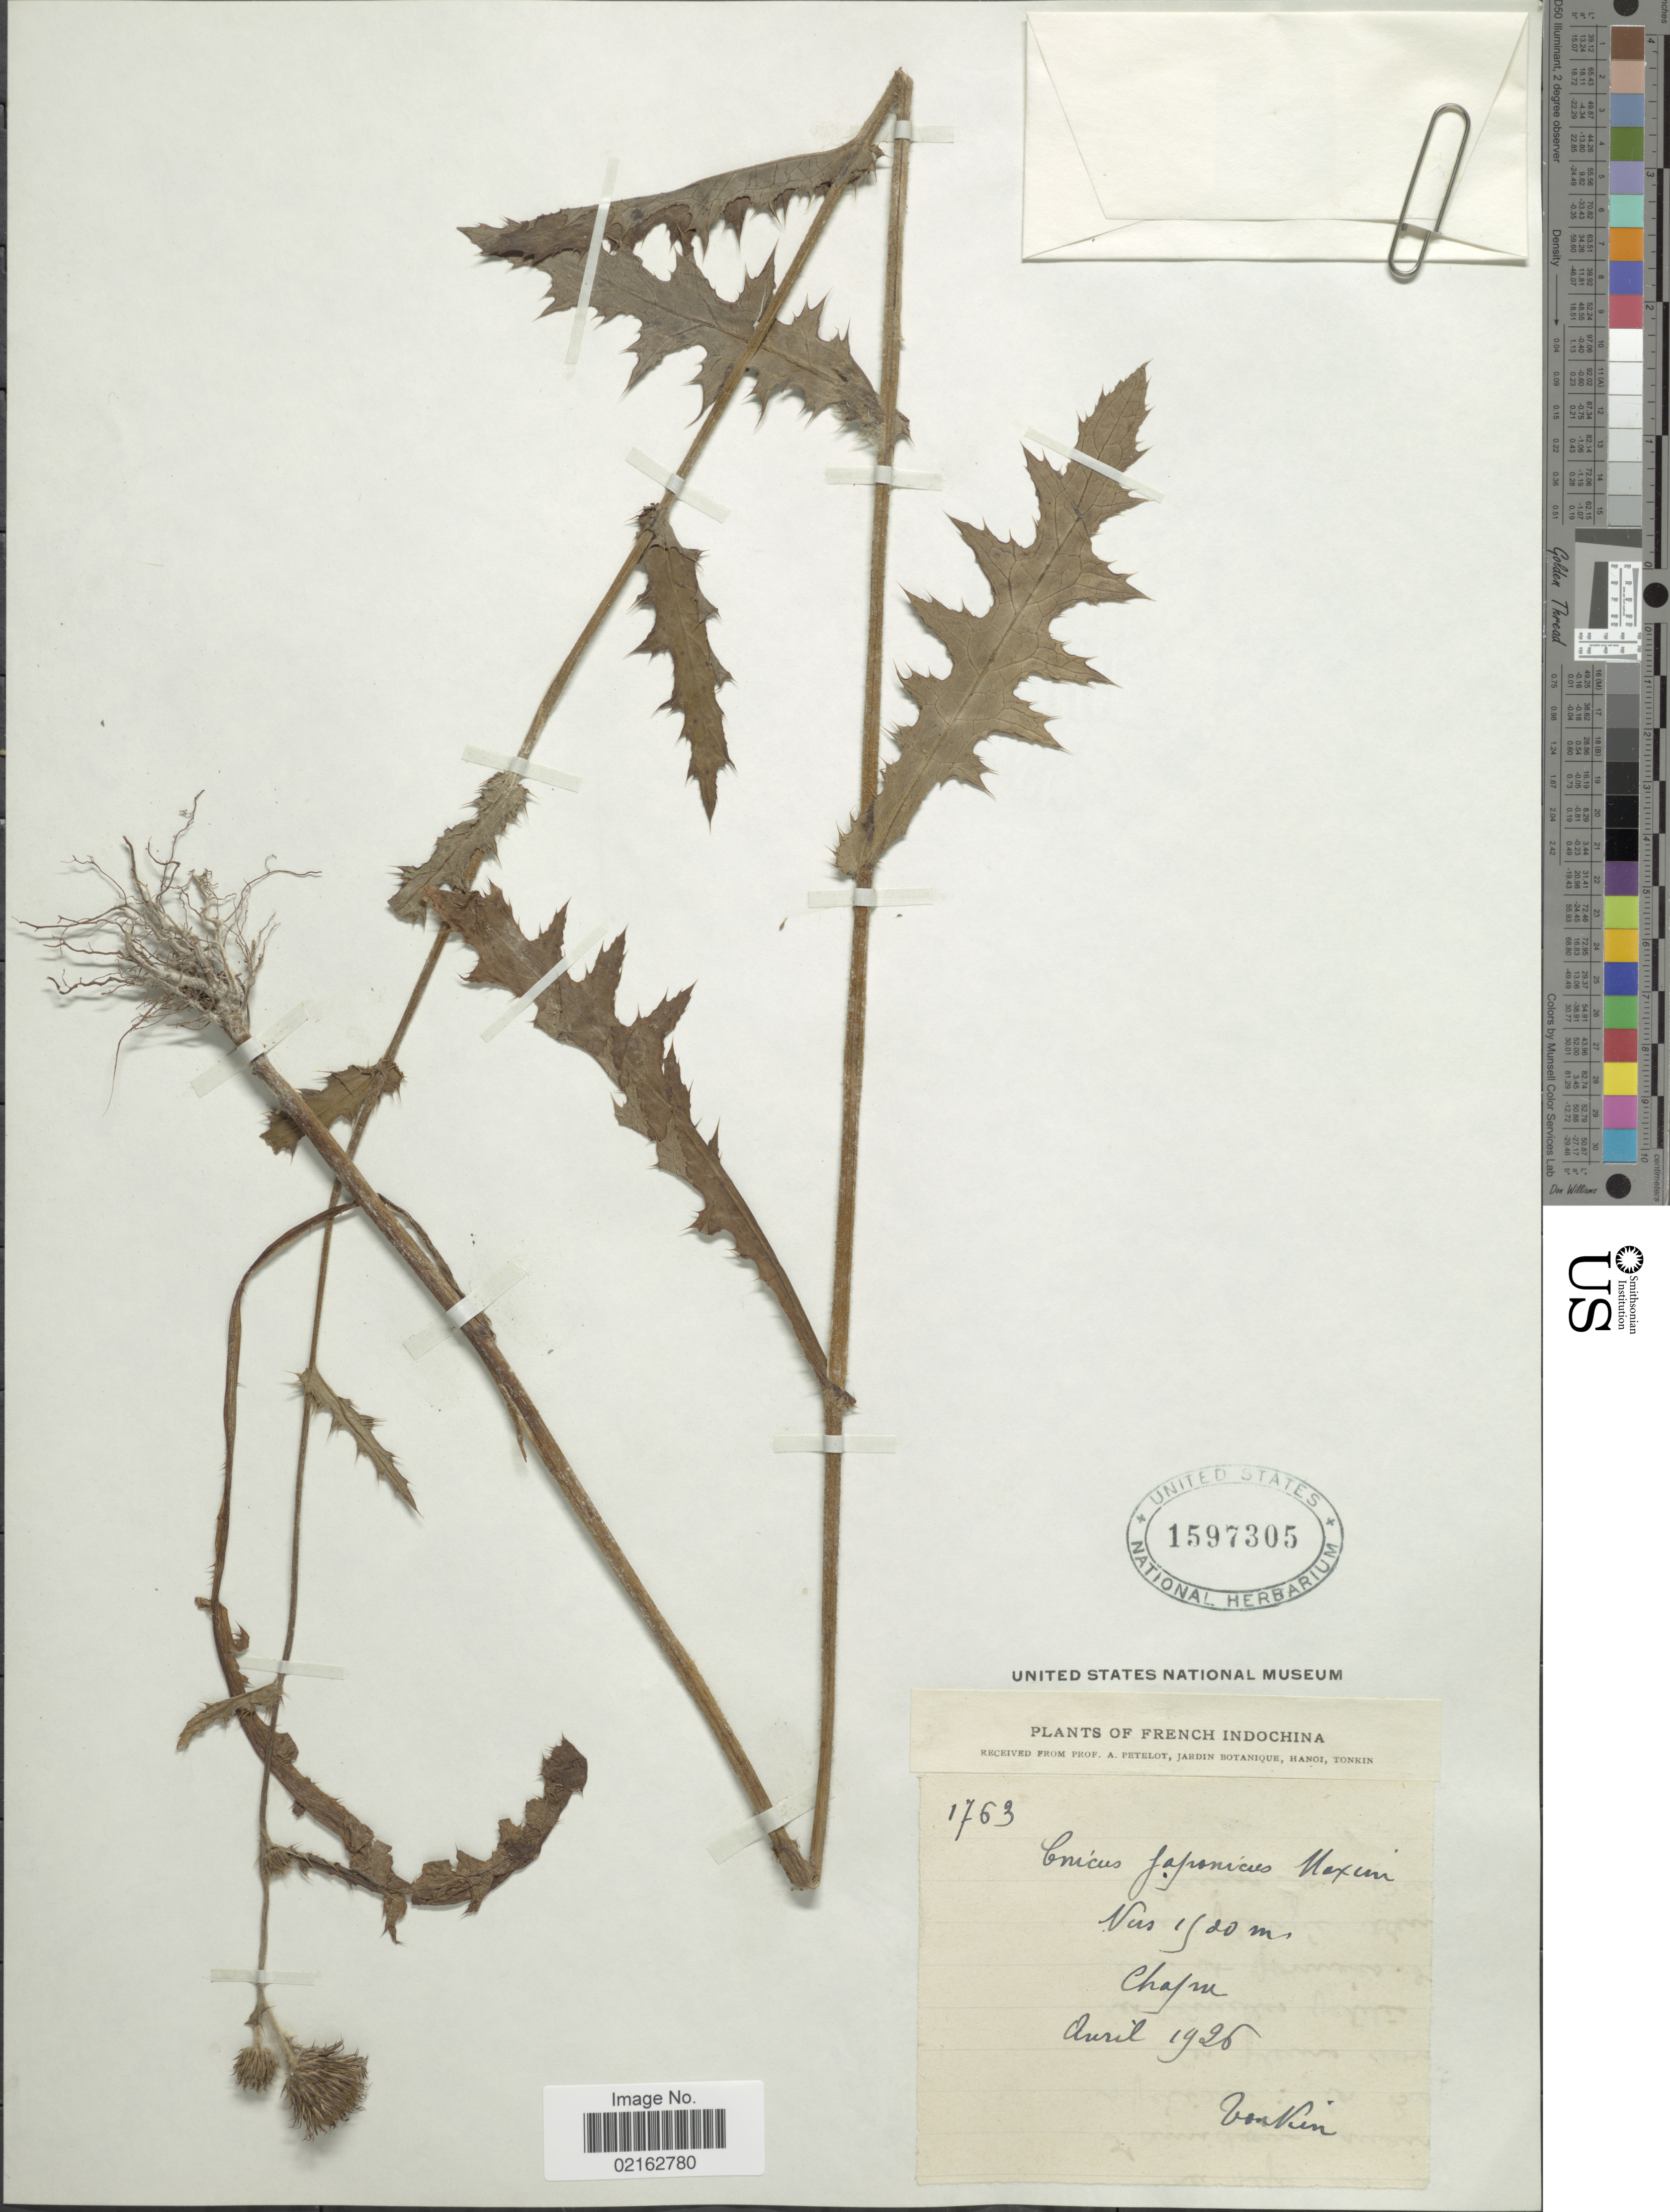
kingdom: Plantae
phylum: Tracheophyta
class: Magnoliopsida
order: Asterales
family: Asteraceae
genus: Cirsium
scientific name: Cirsium japonicum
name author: DC.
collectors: A. Petelot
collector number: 1763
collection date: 1926-04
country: Vietnam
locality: French Indochina. Tonkin. Chafun [interpreted]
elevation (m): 1520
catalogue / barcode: US 1597305